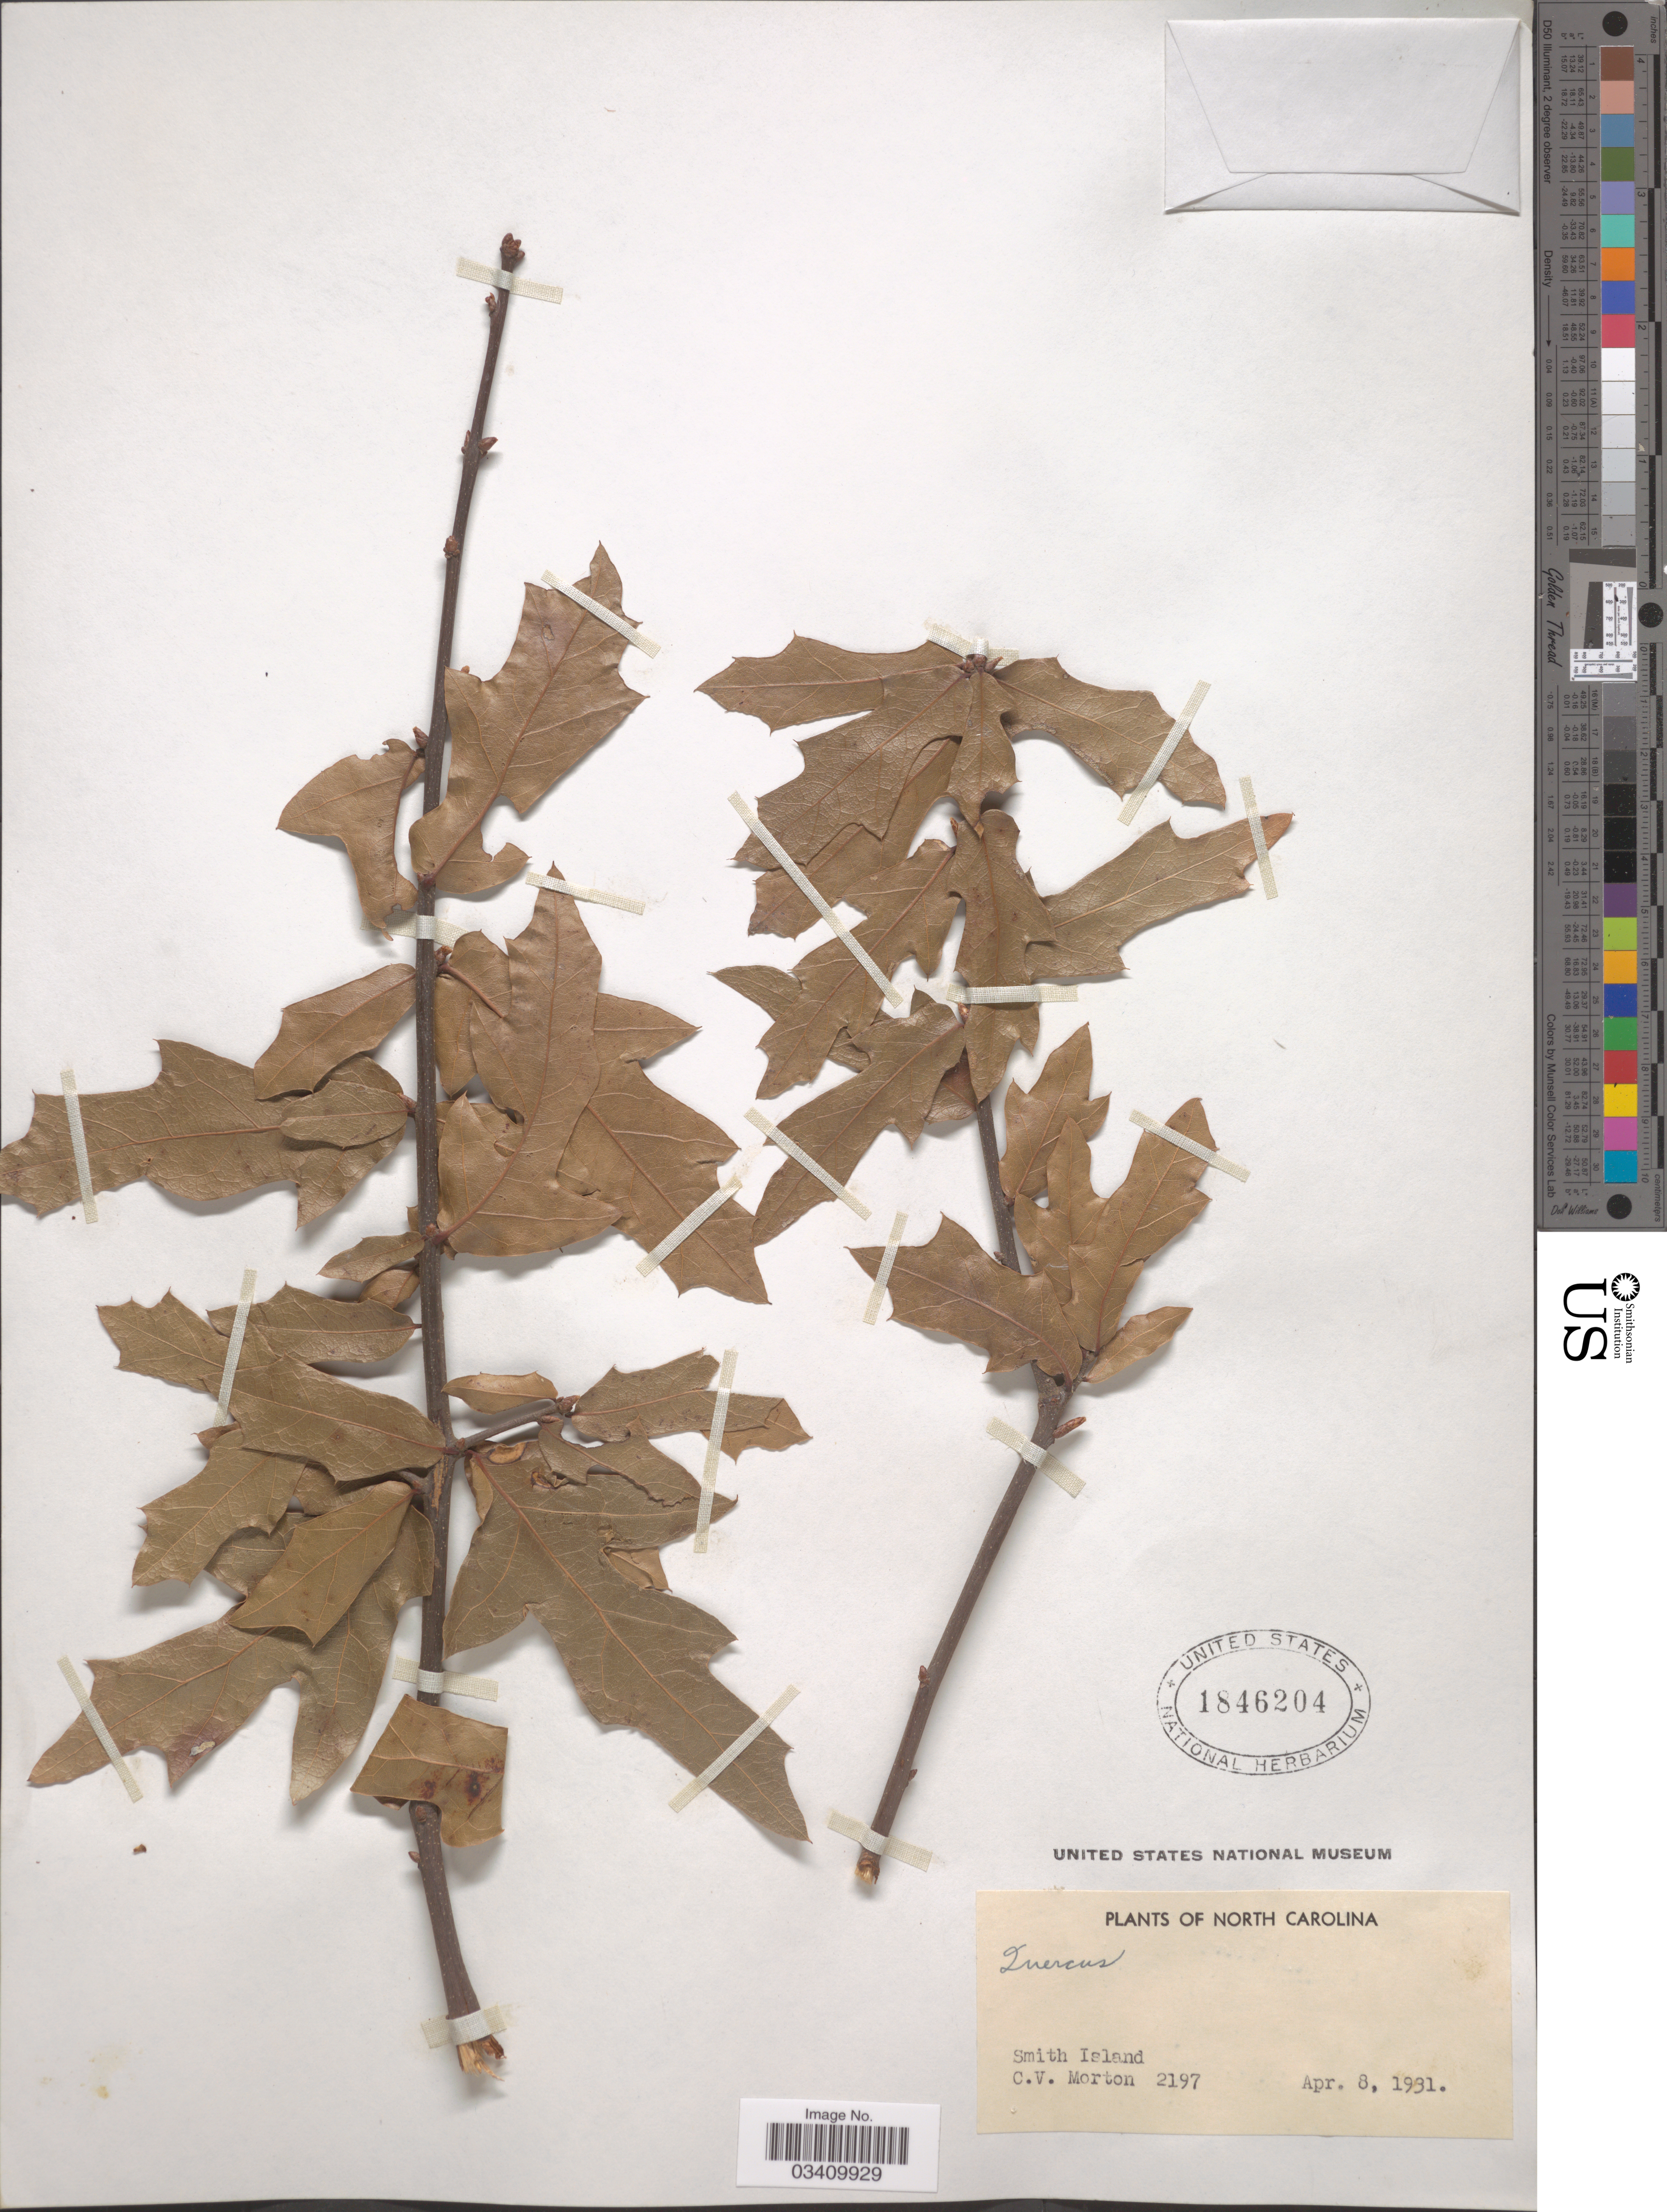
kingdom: Plantae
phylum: Tracheophyta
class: Magnoliopsida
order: Fagales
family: Fagaceae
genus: Quercus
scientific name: Quercus sp.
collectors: C. V. Morton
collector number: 2197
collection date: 1931-04-08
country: United States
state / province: North Carolina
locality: Smith Island.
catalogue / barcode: US 1846204